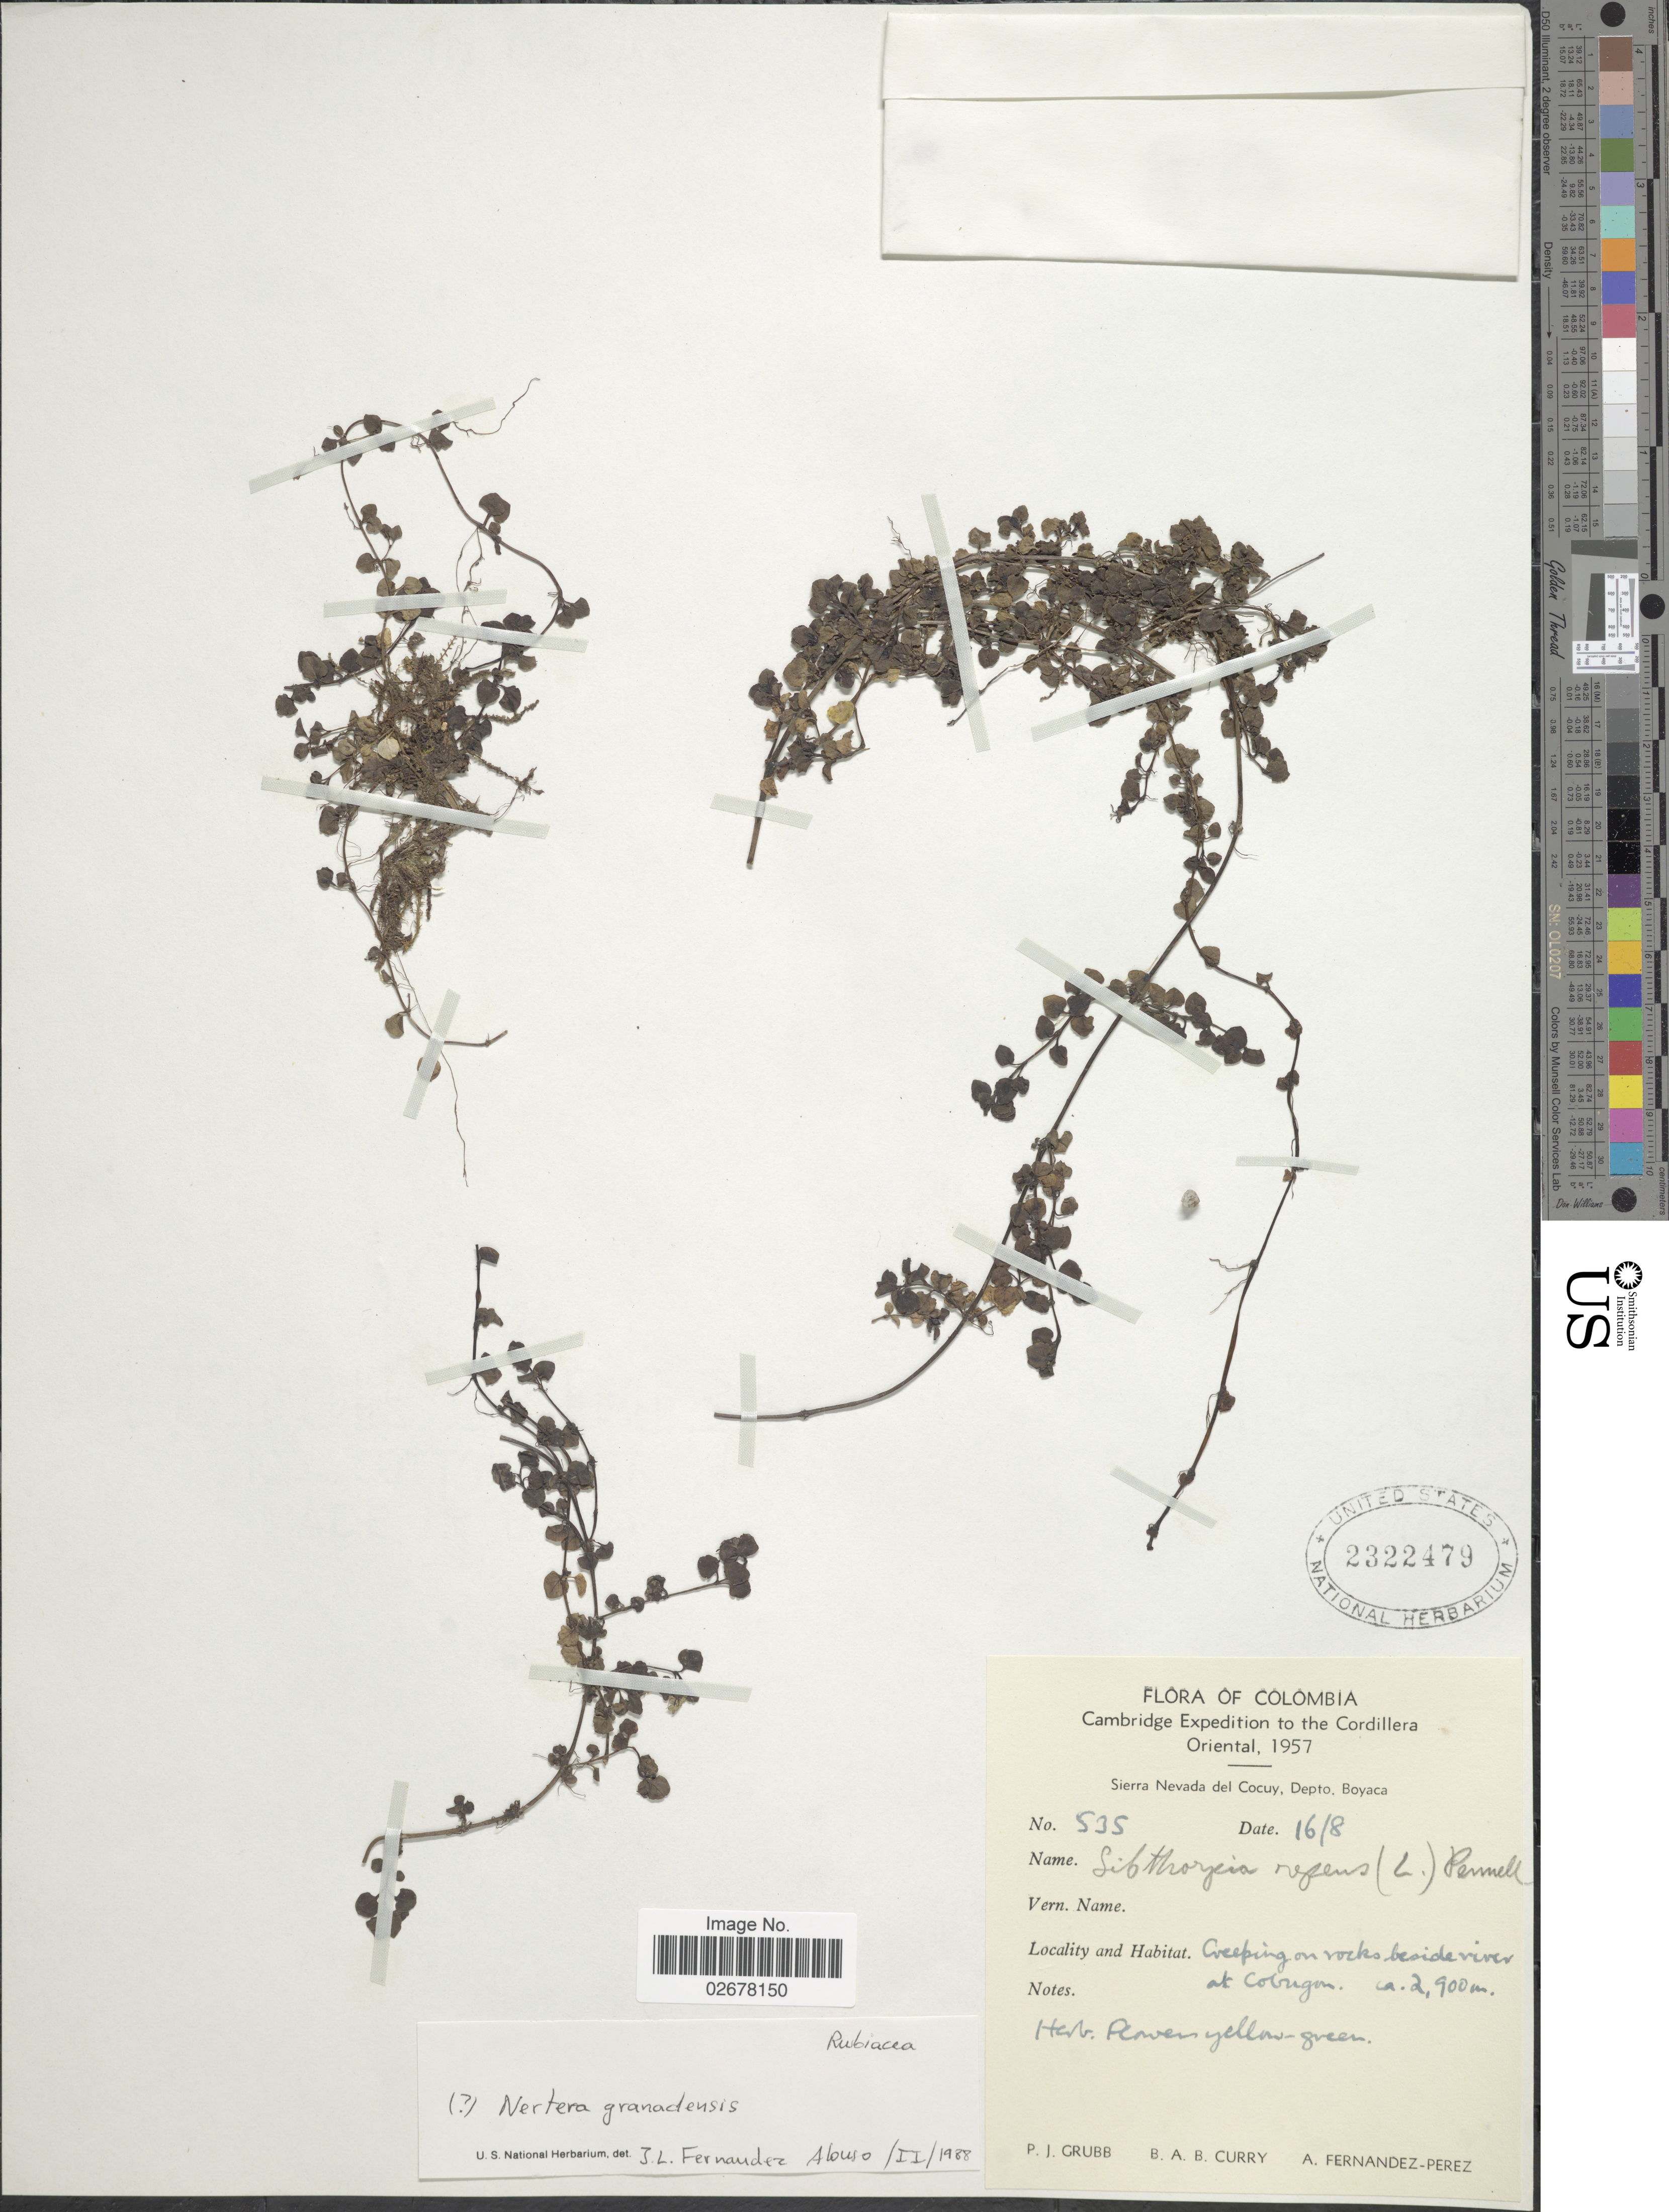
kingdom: Plantae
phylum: Tracheophyta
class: Magnoliopsida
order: Gentianales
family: Rubiaceae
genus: Nertera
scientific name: Nertera depressa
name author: Banks & Sol. ex Gaertn.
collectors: P. J. Grubb, B. A. B. Curry & A. Fernández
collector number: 535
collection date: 1957-08-16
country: Colombia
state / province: Boyacá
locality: To the Cordillera Oriental, Sierra Nevada del Cocuy, Depto. Boyaca, Creeping on rocks beside river at Cobugon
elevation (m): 2900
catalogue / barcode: US 2322479